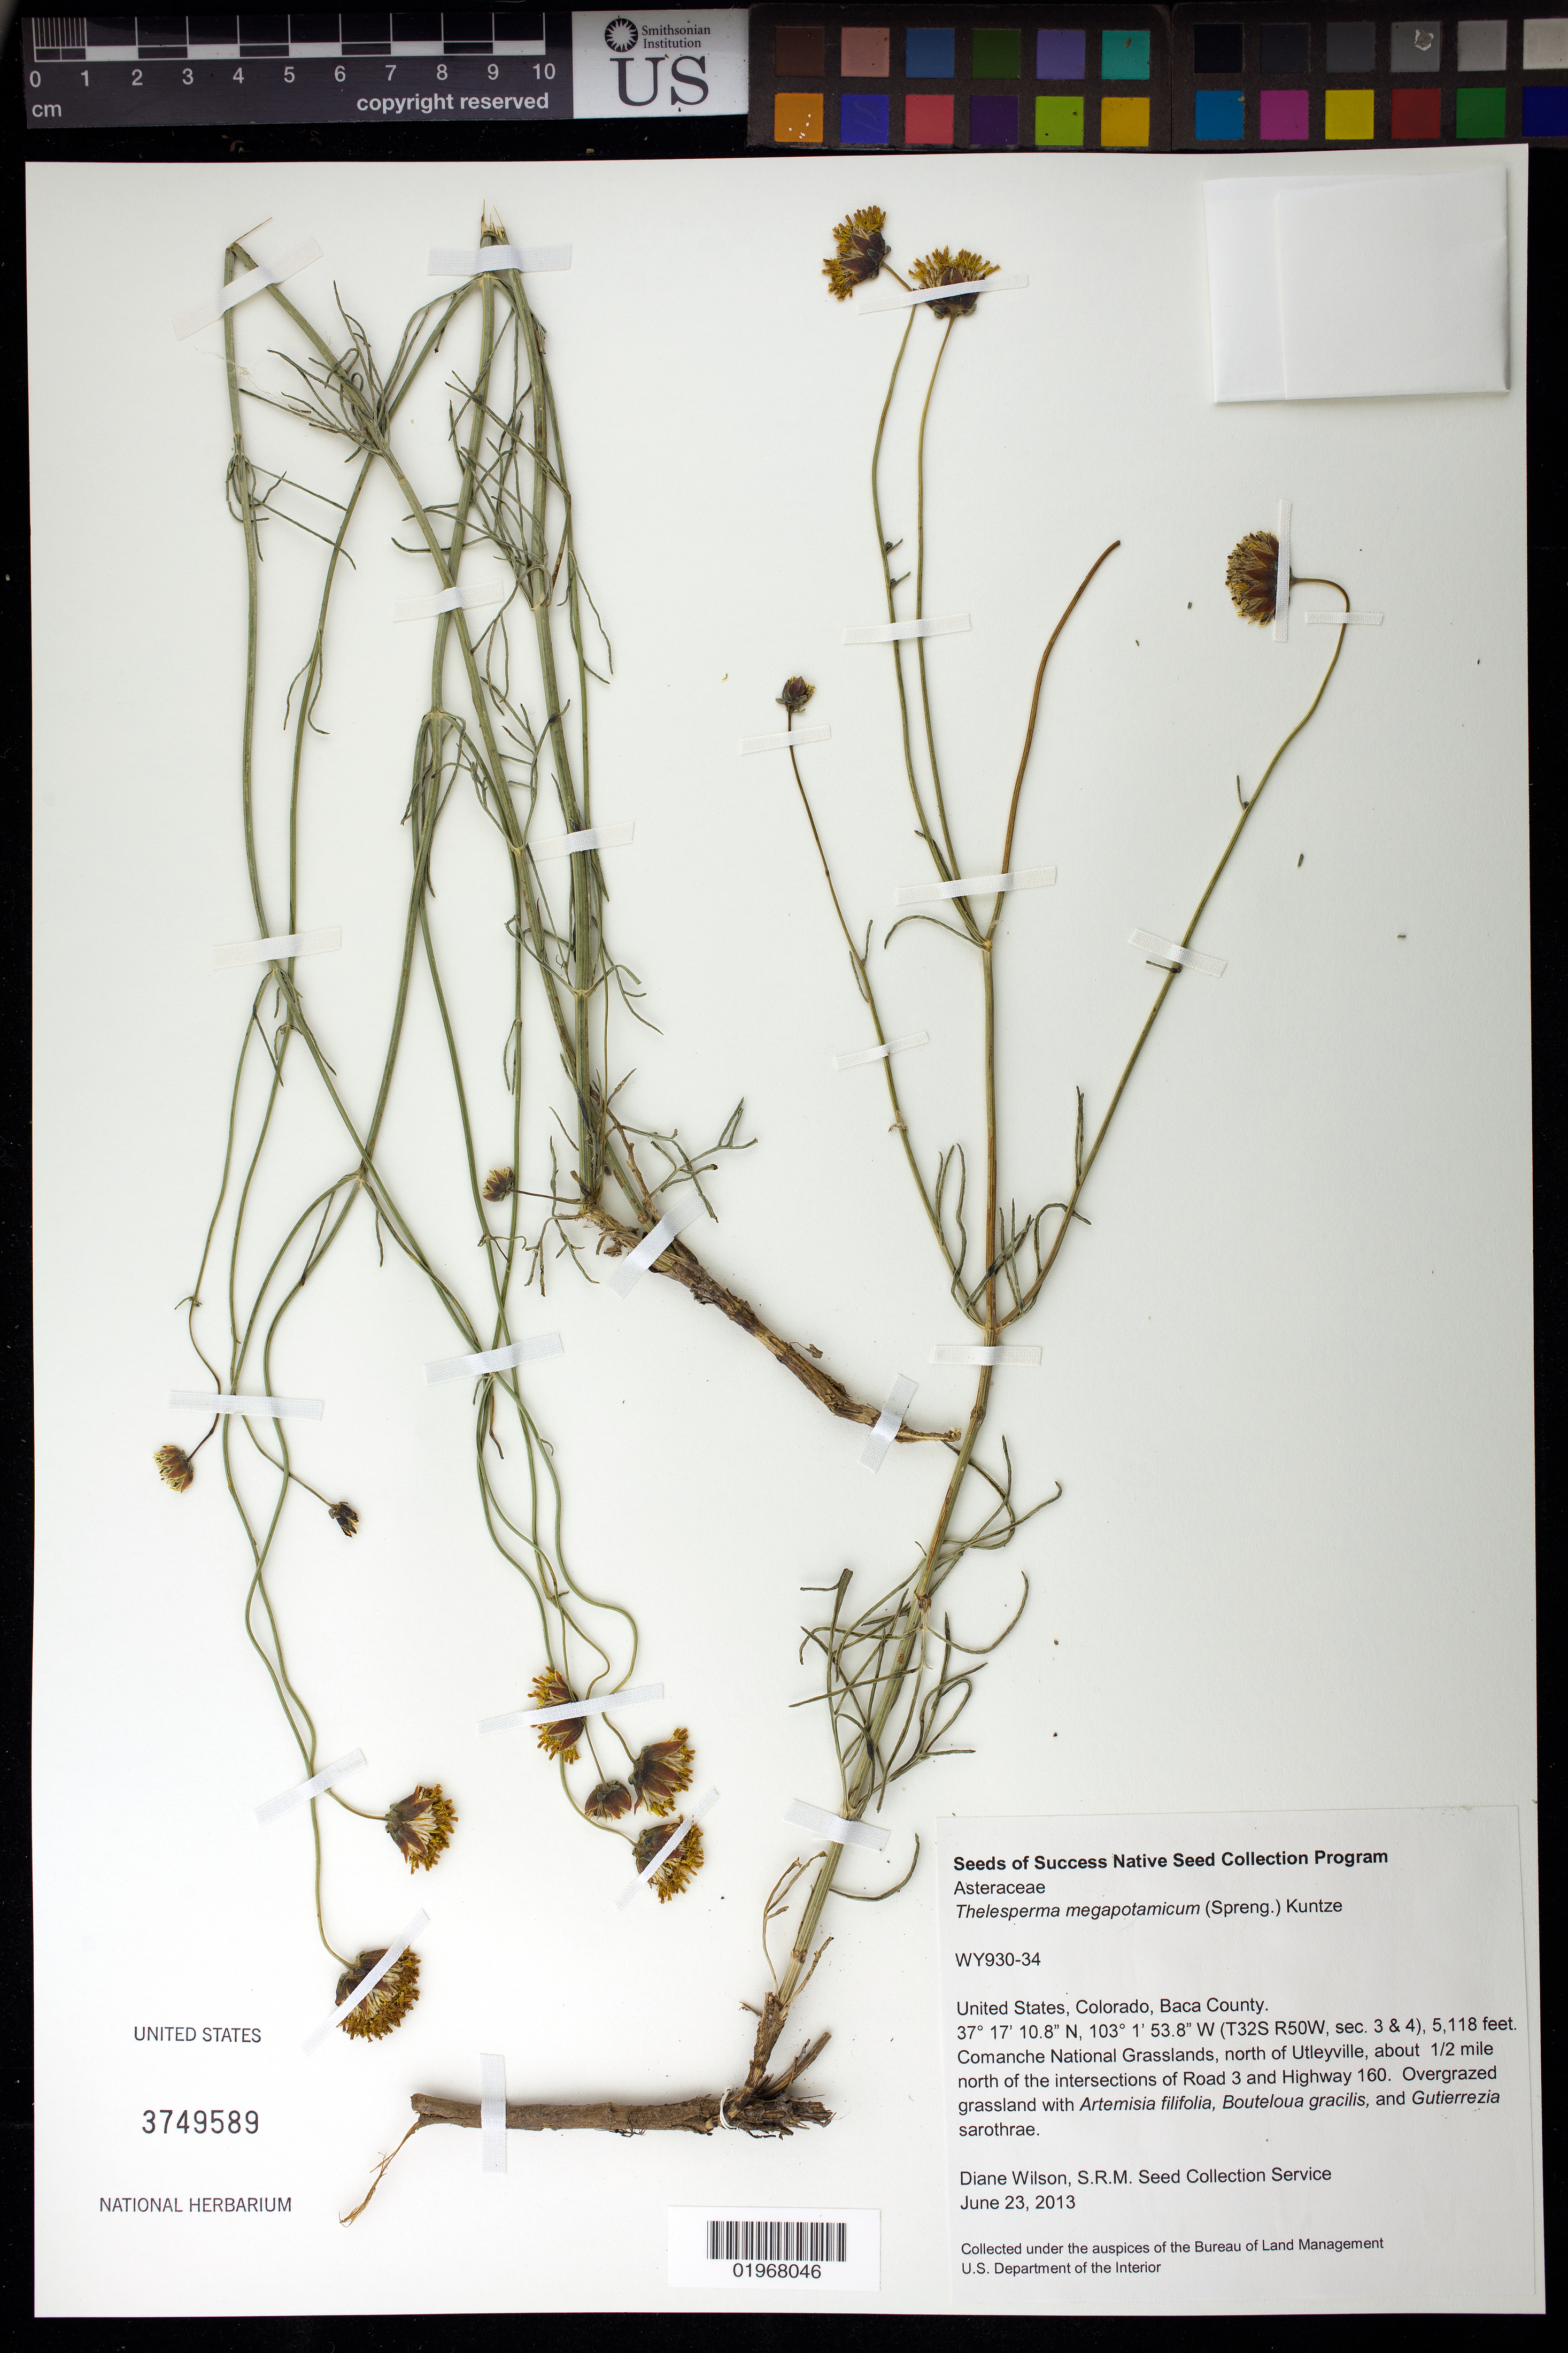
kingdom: Plantae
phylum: Tracheophyta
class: Magnoliopsida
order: Asterales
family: Asteraceae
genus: Thelesperma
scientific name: Thelesperma megapotamicum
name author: (Spreng.)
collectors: D. Wilson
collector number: WY930-34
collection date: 2013-06-23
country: United States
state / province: Colorado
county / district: Baca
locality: Comanche National Grassland, N of Utleyville, 1.5 mi. N of intersection of Road 3 andHwy 160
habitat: Overgrazed grassland with Artemisia filifolia, Bouteloua gracilis, ect.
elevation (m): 1560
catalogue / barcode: US 3749589